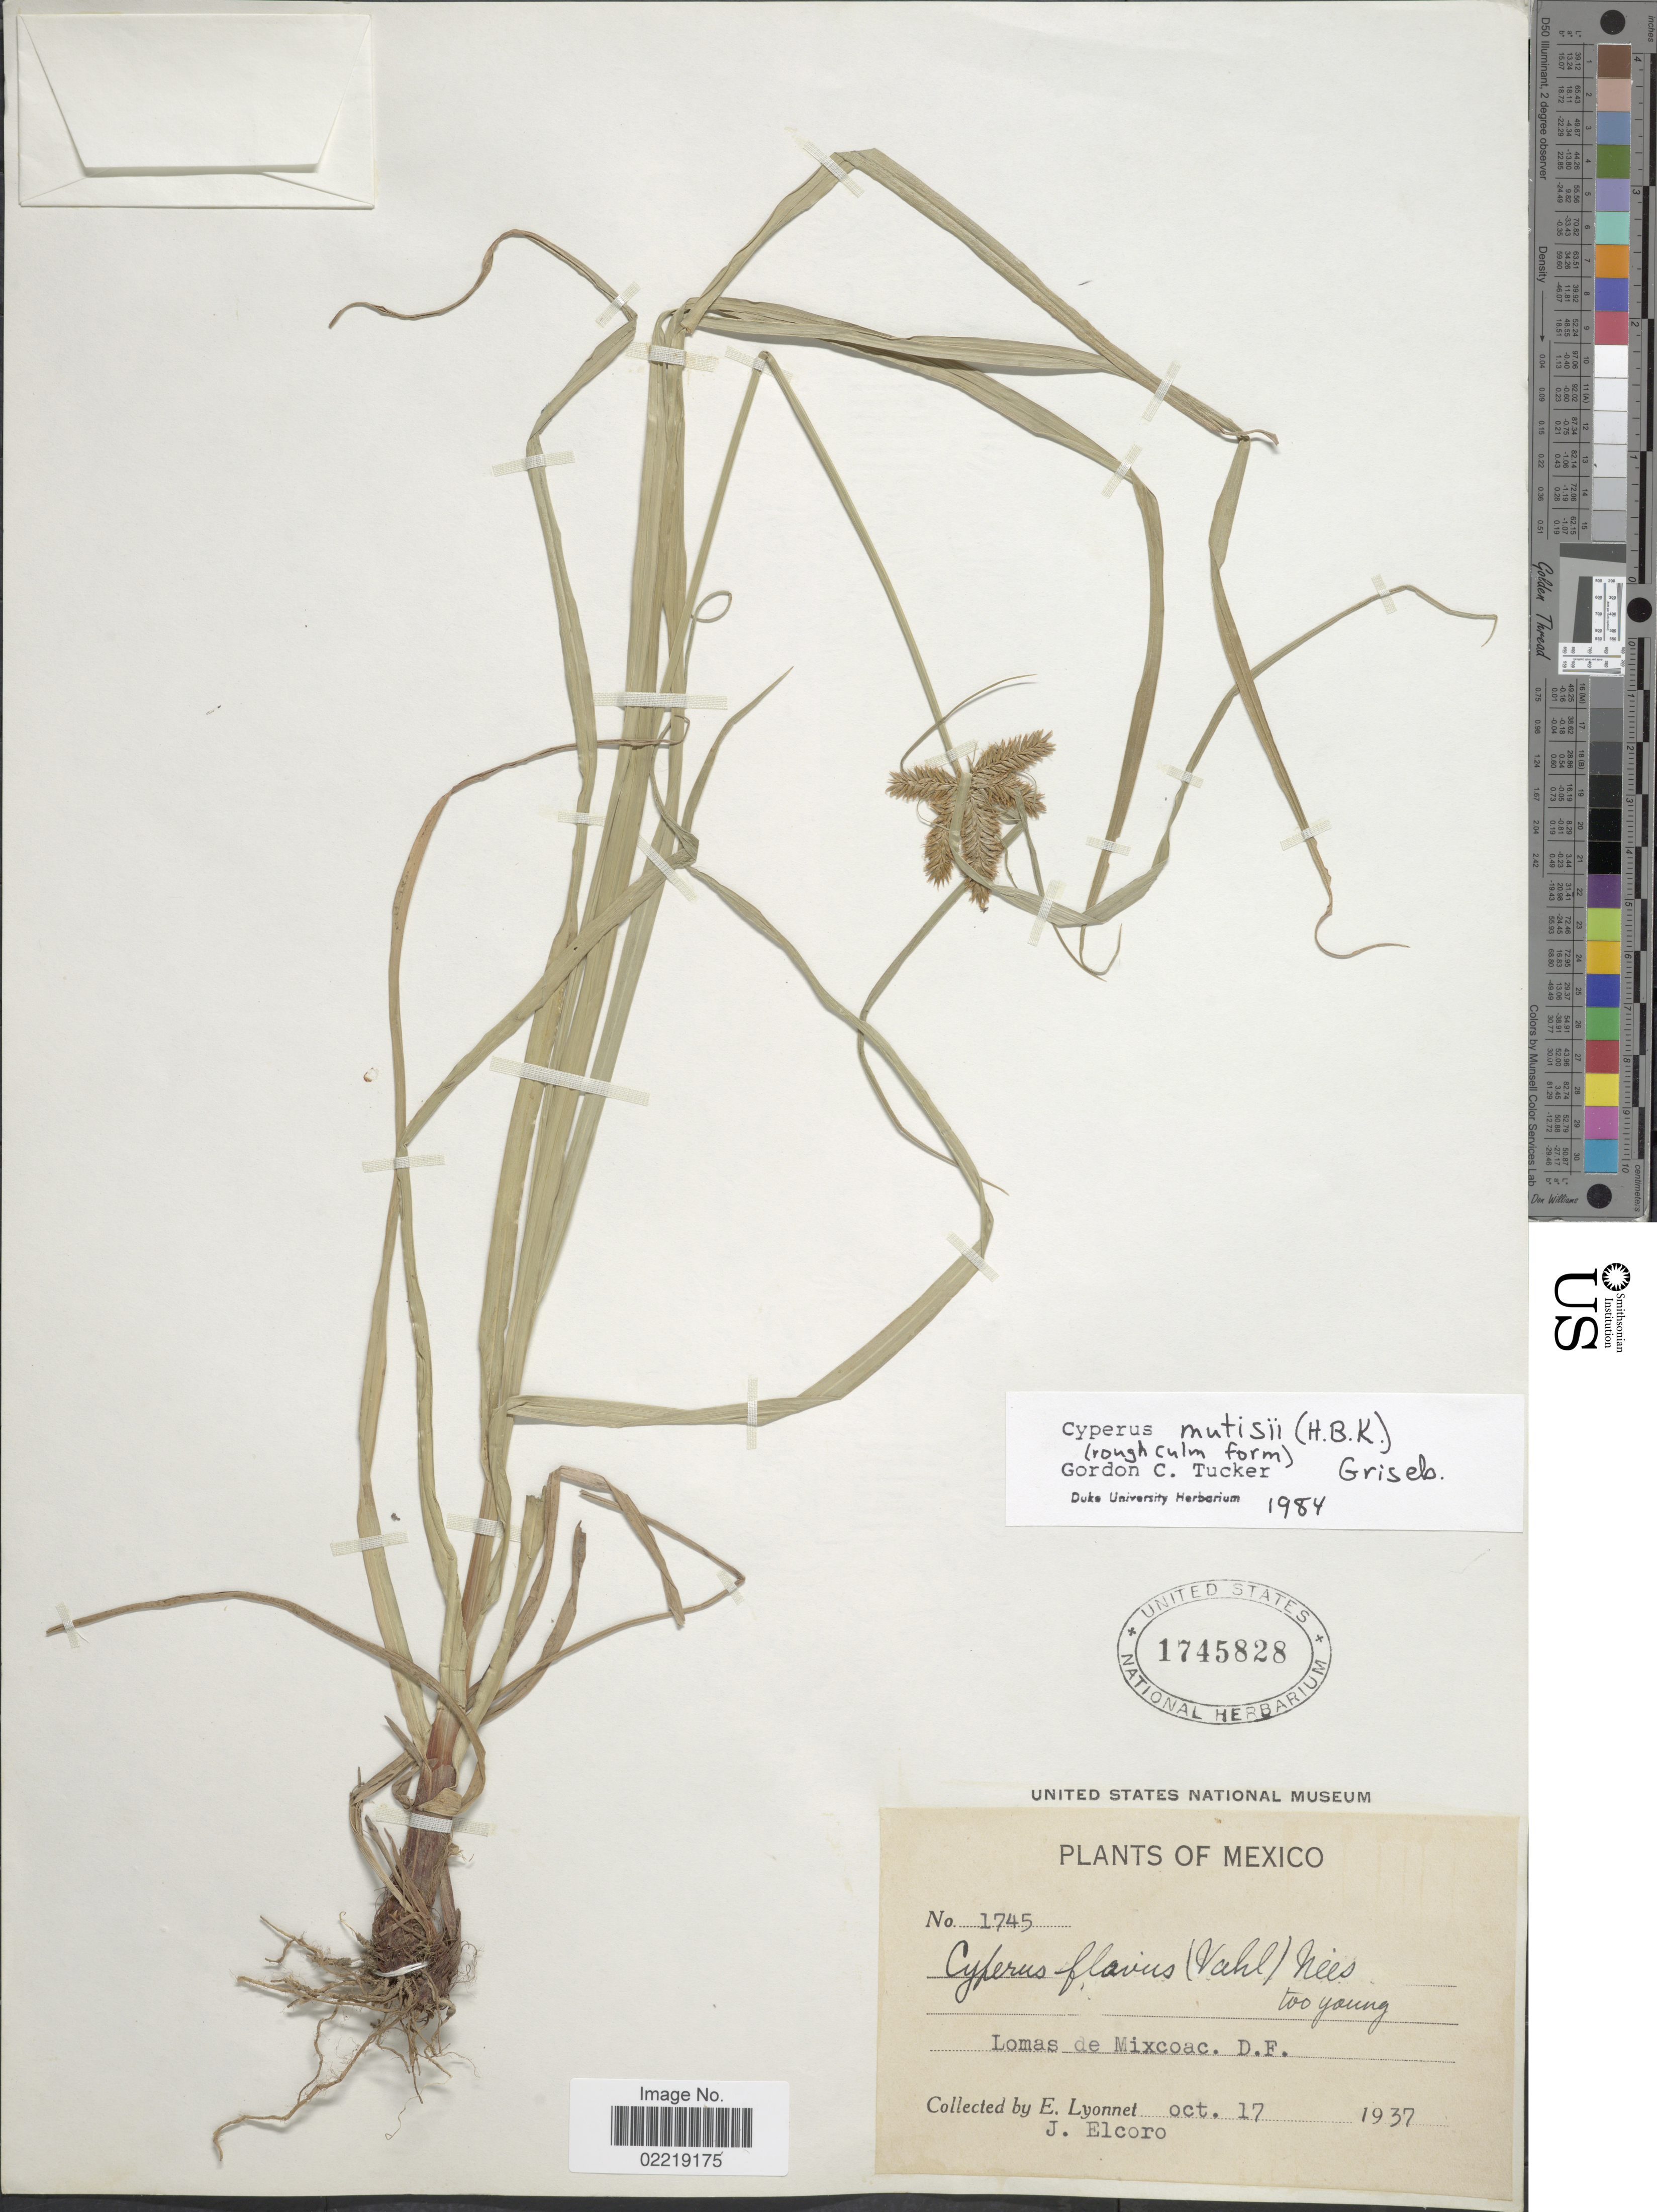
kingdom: Plantae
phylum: Tracheophyta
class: Liliopsida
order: Poales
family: Cyperaceae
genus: Cyperus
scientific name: Cyperus mutisii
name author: (Kunth) Andersson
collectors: E. Lyonnet & J. Elcoro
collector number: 1745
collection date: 1937-10-17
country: Mexico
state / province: Distrito Federal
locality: Lomas de Mixcoac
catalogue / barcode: US 1745828